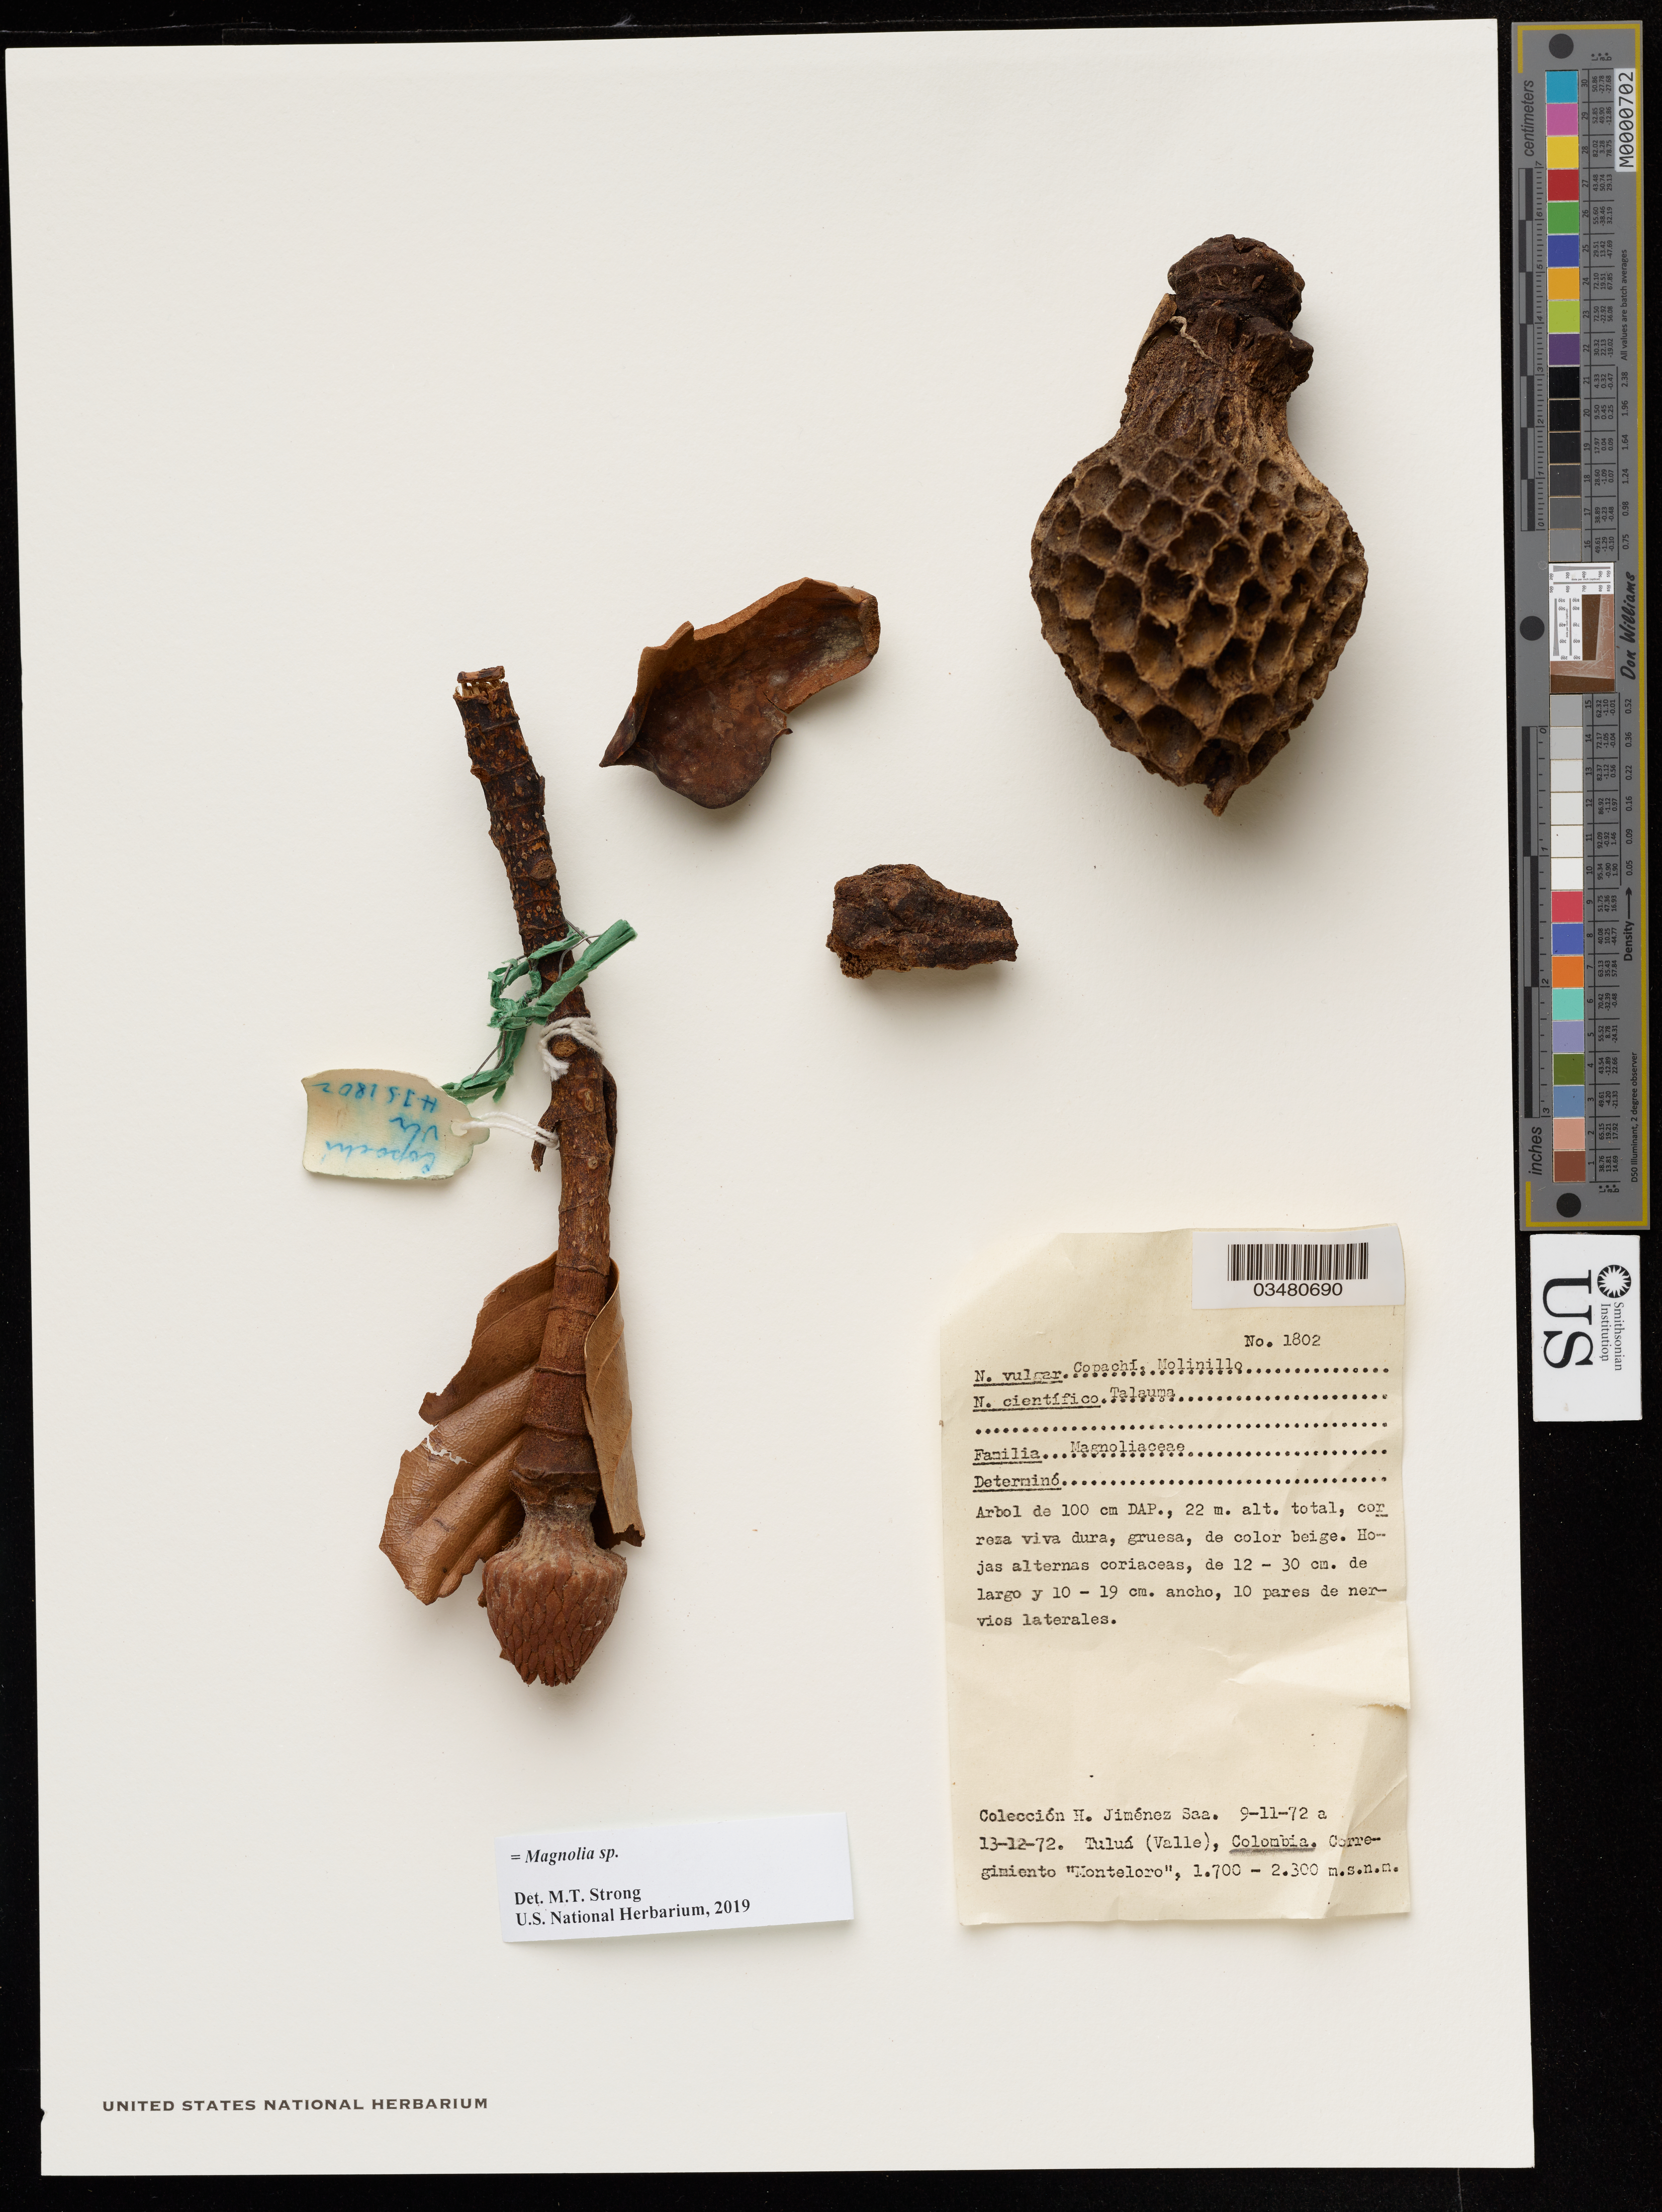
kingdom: Plantae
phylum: Tracheophyta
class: Magnoliopsida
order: Magnoliales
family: Magnoliaceae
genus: Magnolia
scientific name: Magnolia sp.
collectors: H. Jiménez-Saa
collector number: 1802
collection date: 1972-11-09/1972-12-13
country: Colombia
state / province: Valle del Cauca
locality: Tuluá (Valle), Corregimiento "Monteloro".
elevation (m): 1700